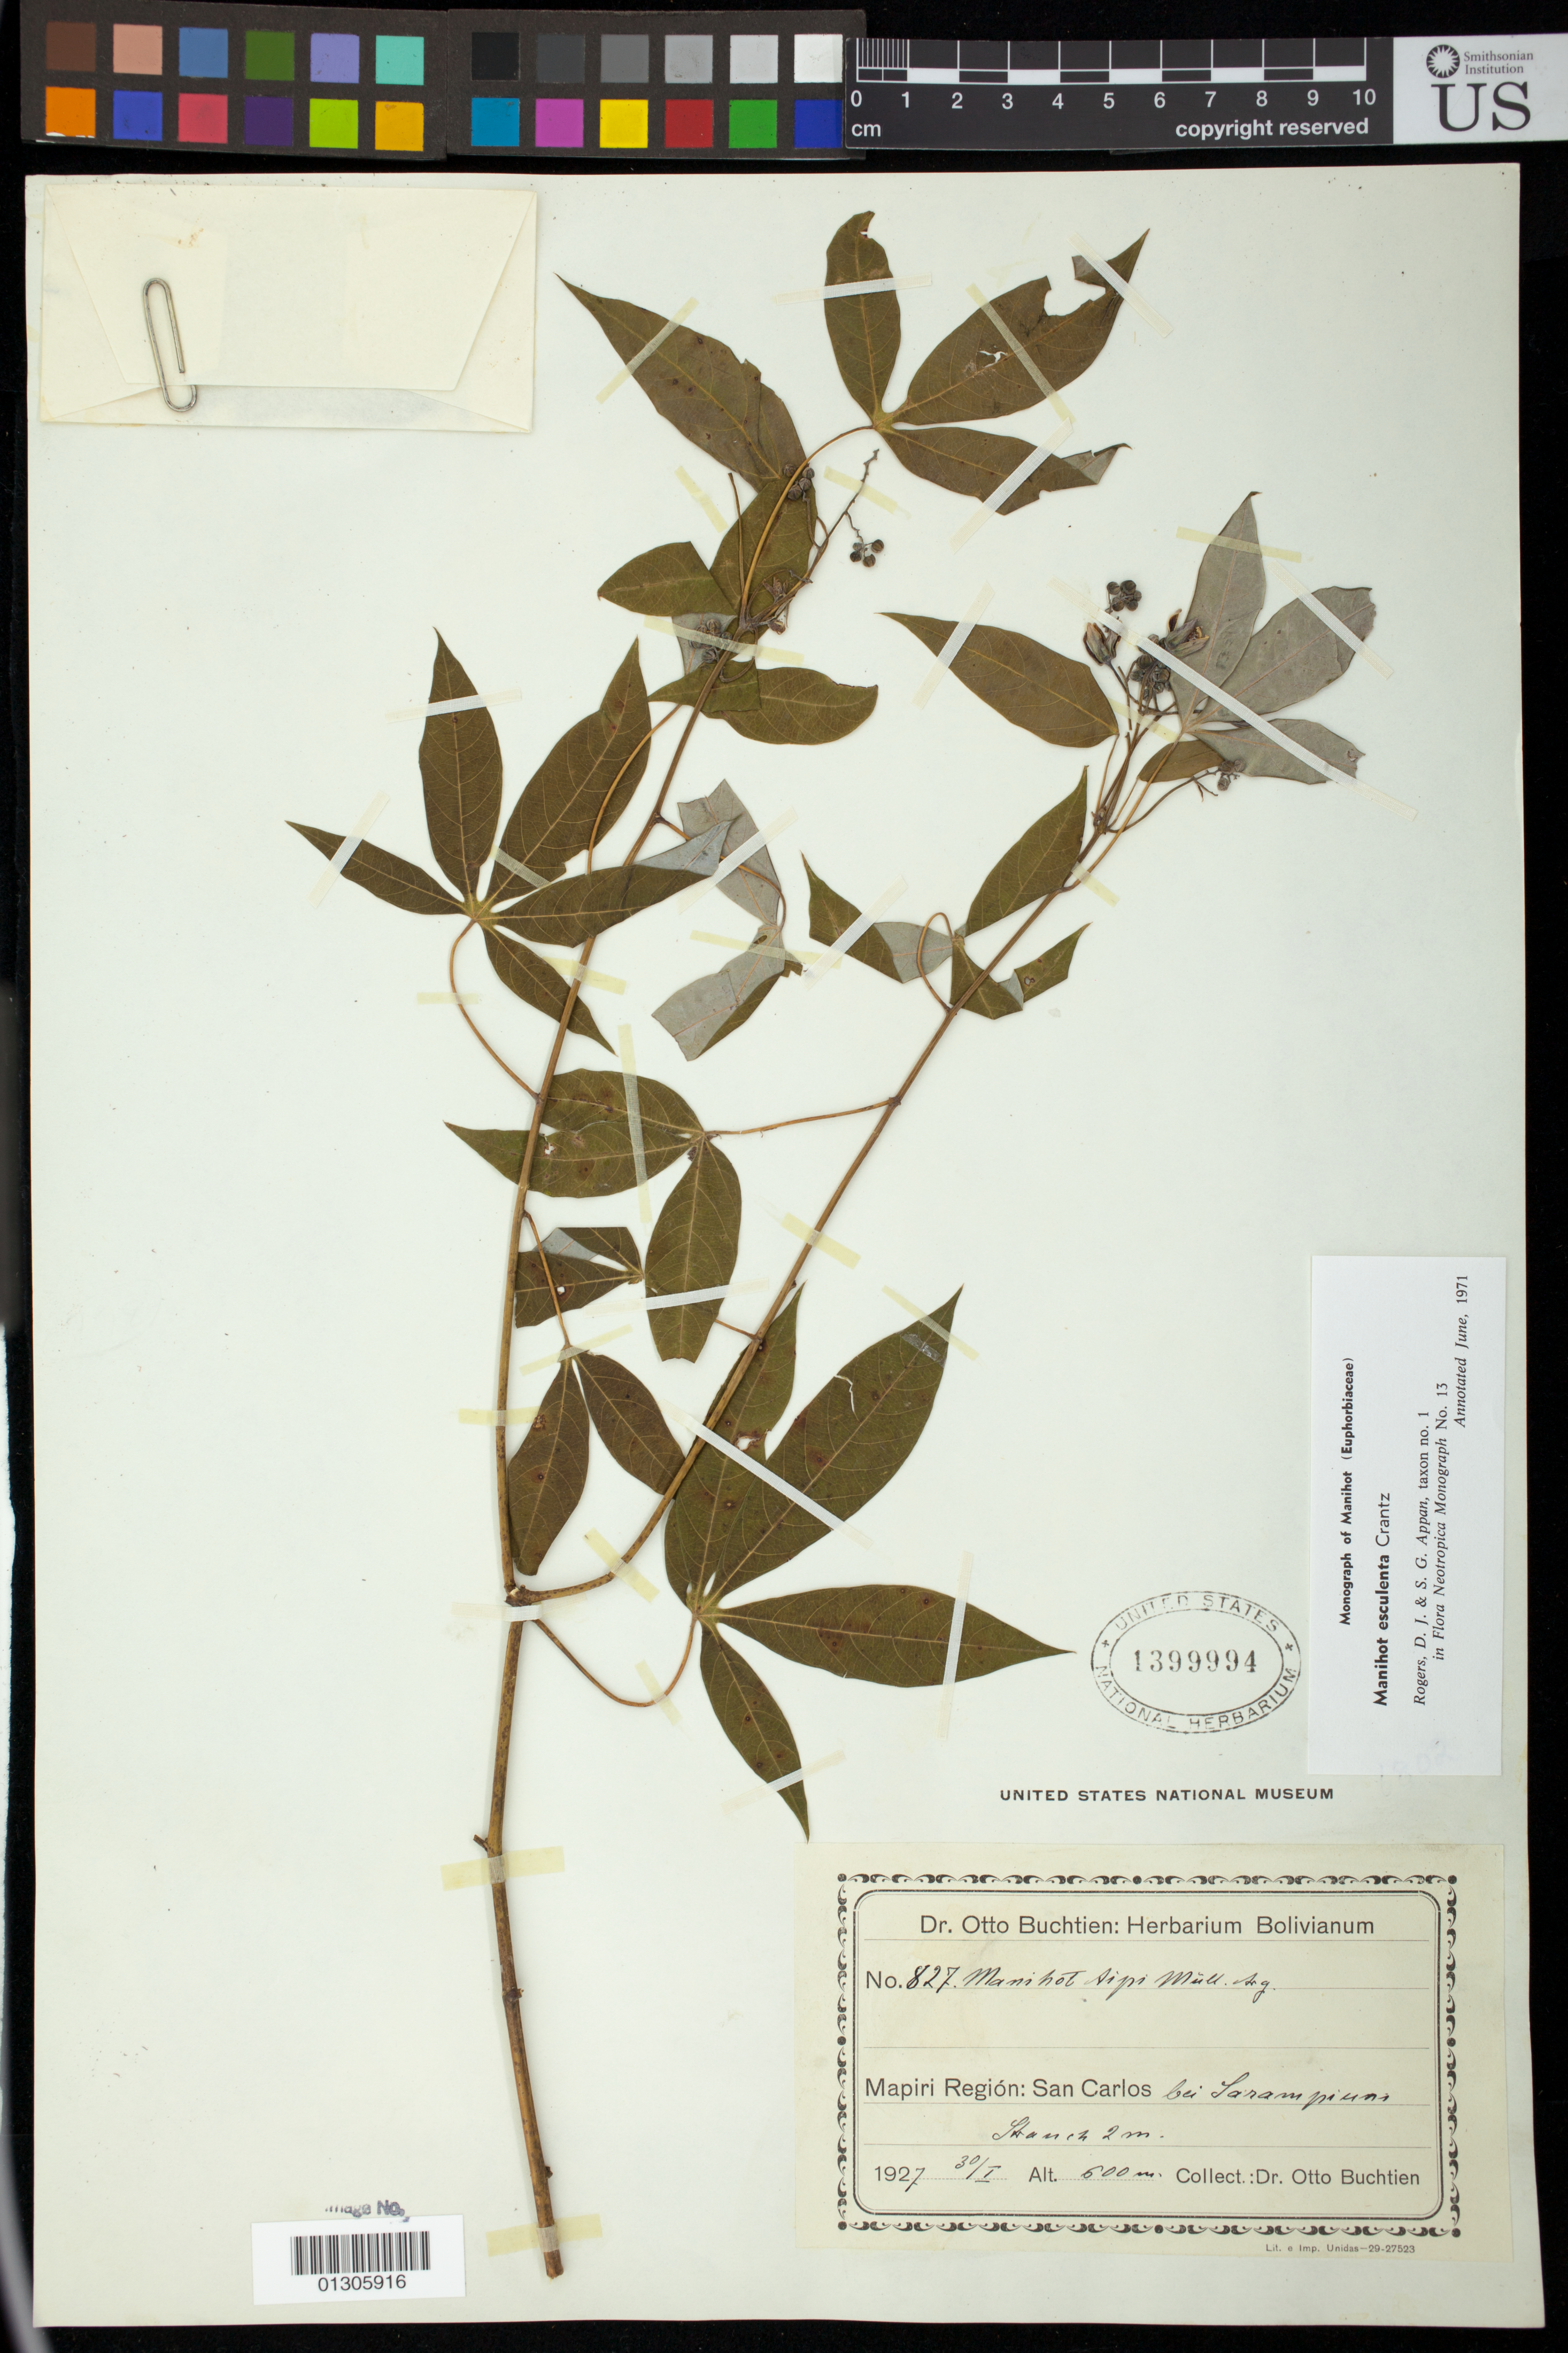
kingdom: Plantae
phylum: Tracheophyta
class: Magnoliopsida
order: Malpighiales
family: Euphorbiaceae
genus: Manihot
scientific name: Manihot esculenta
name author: Crantz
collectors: O. Buchtien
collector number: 827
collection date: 1927-01-30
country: Bolivia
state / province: La Paz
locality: Mapiri Region: San Carlos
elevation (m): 600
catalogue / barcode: US 1399994